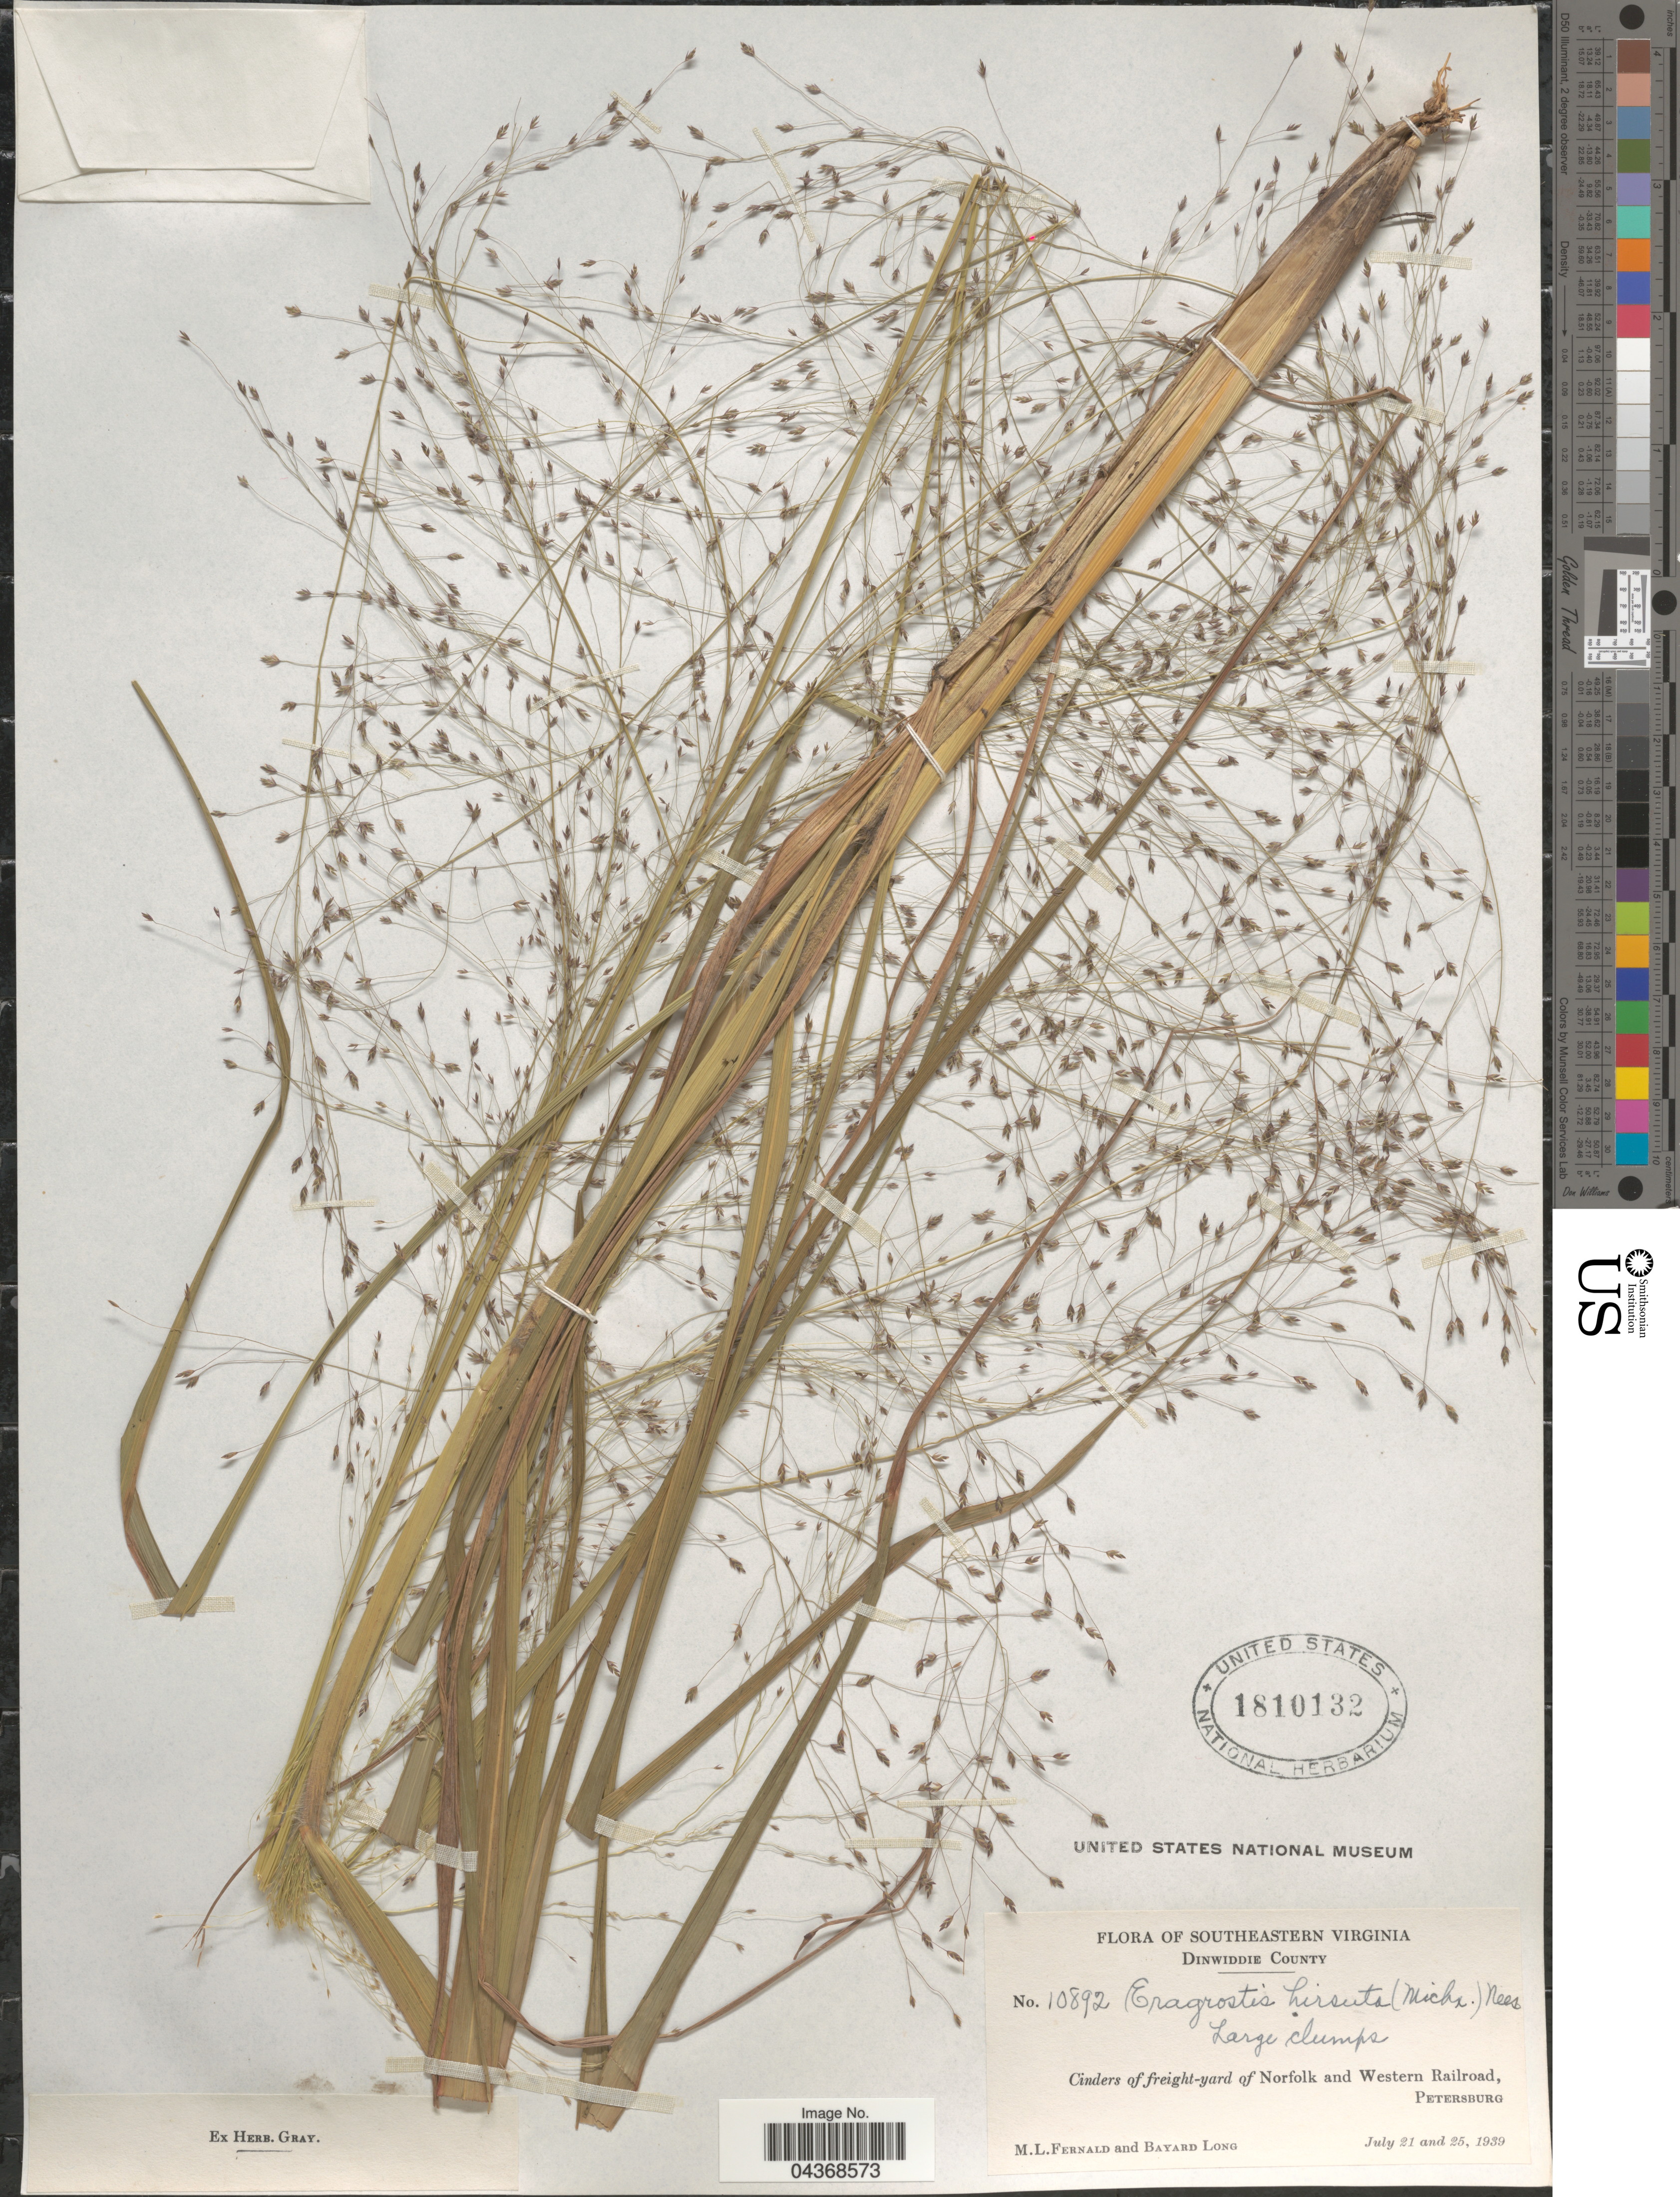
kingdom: Plantae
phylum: Tracheophyta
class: Liliopsida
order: Poales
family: Poaceae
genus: Eragrostis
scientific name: Eragrostis hirsuta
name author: (Michx.) Nees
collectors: M. L. Fernald & B. Long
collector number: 10892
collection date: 1939-07-21/1939-07-25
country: United States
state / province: Virginia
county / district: Dinwiddie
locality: Southeastern Virginia. Dinwiddie County. Cinders of freight-yard of Norfolk and Western Railroad, Petersburg.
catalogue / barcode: US 1810132